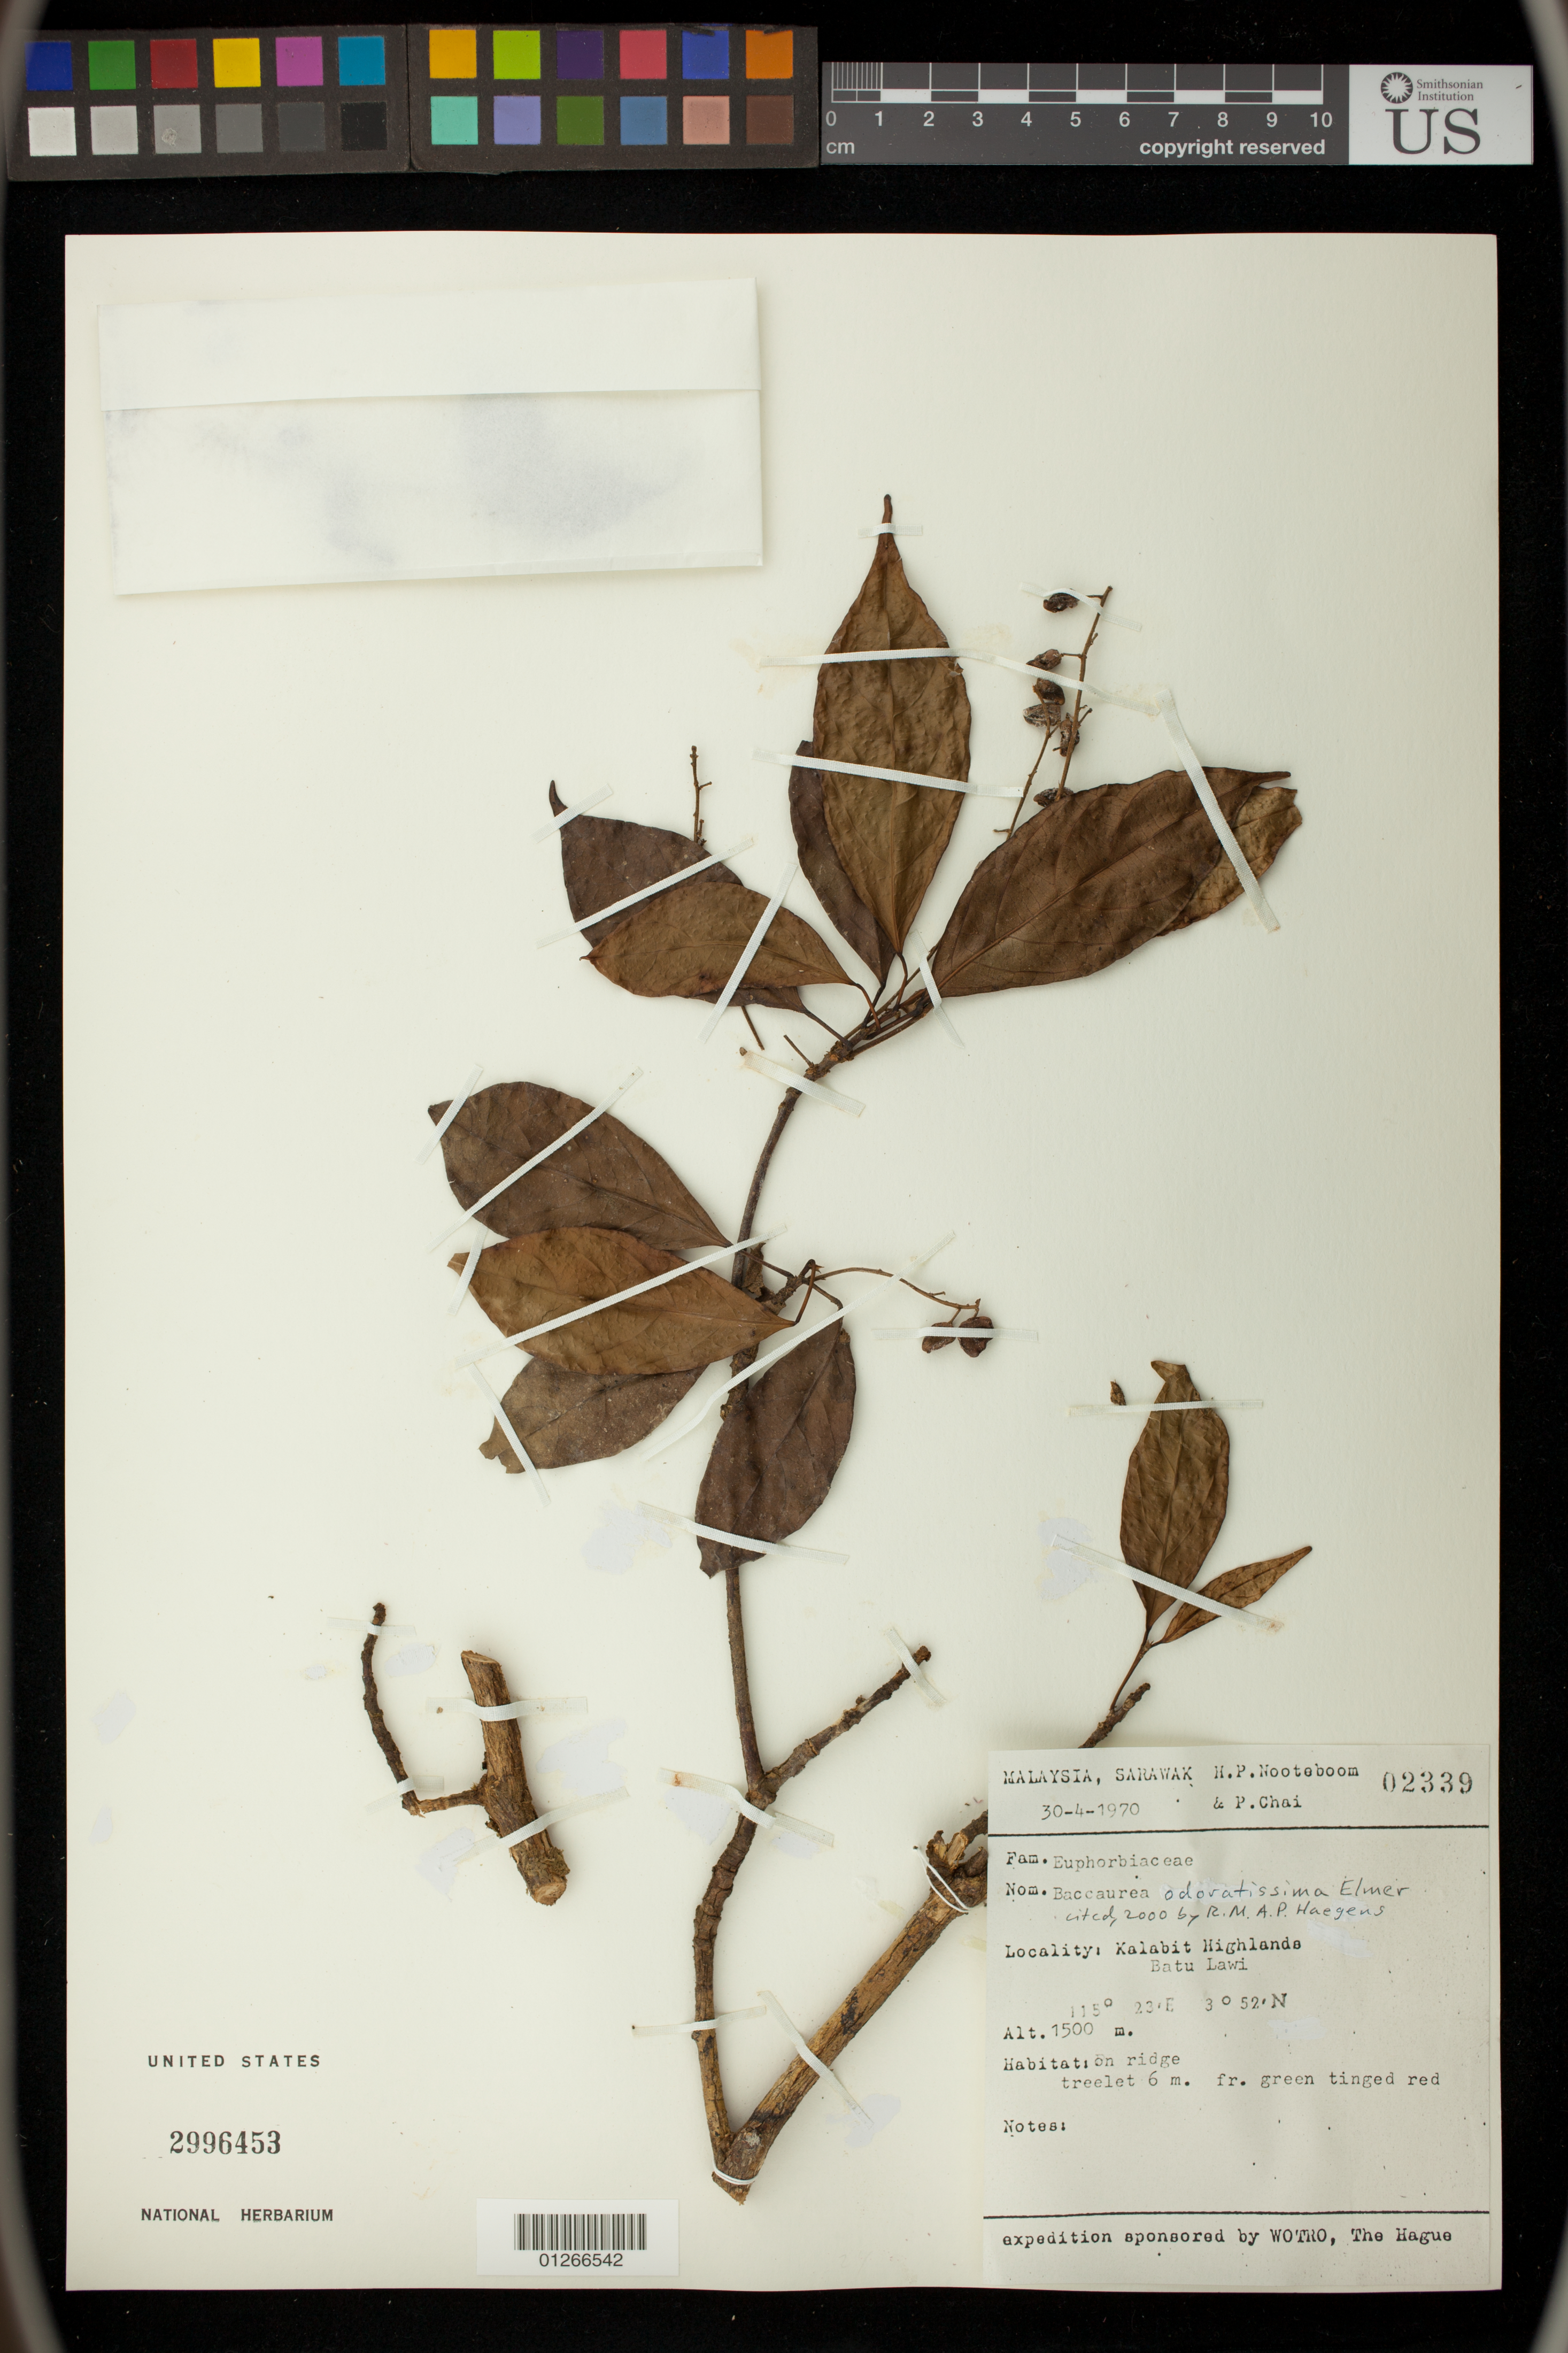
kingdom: Plantae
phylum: Tracheophyta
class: Magnoliopsida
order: Malpighiales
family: Phyllanthaceae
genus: Baccaurea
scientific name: Baccaurea odoratissima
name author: Elmer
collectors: H. P. Nooteboom & P. Chai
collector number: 02339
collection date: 1970-04-30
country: Malaysia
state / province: Sarawak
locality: Kalabit Highlands, Batu Lawi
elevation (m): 1500